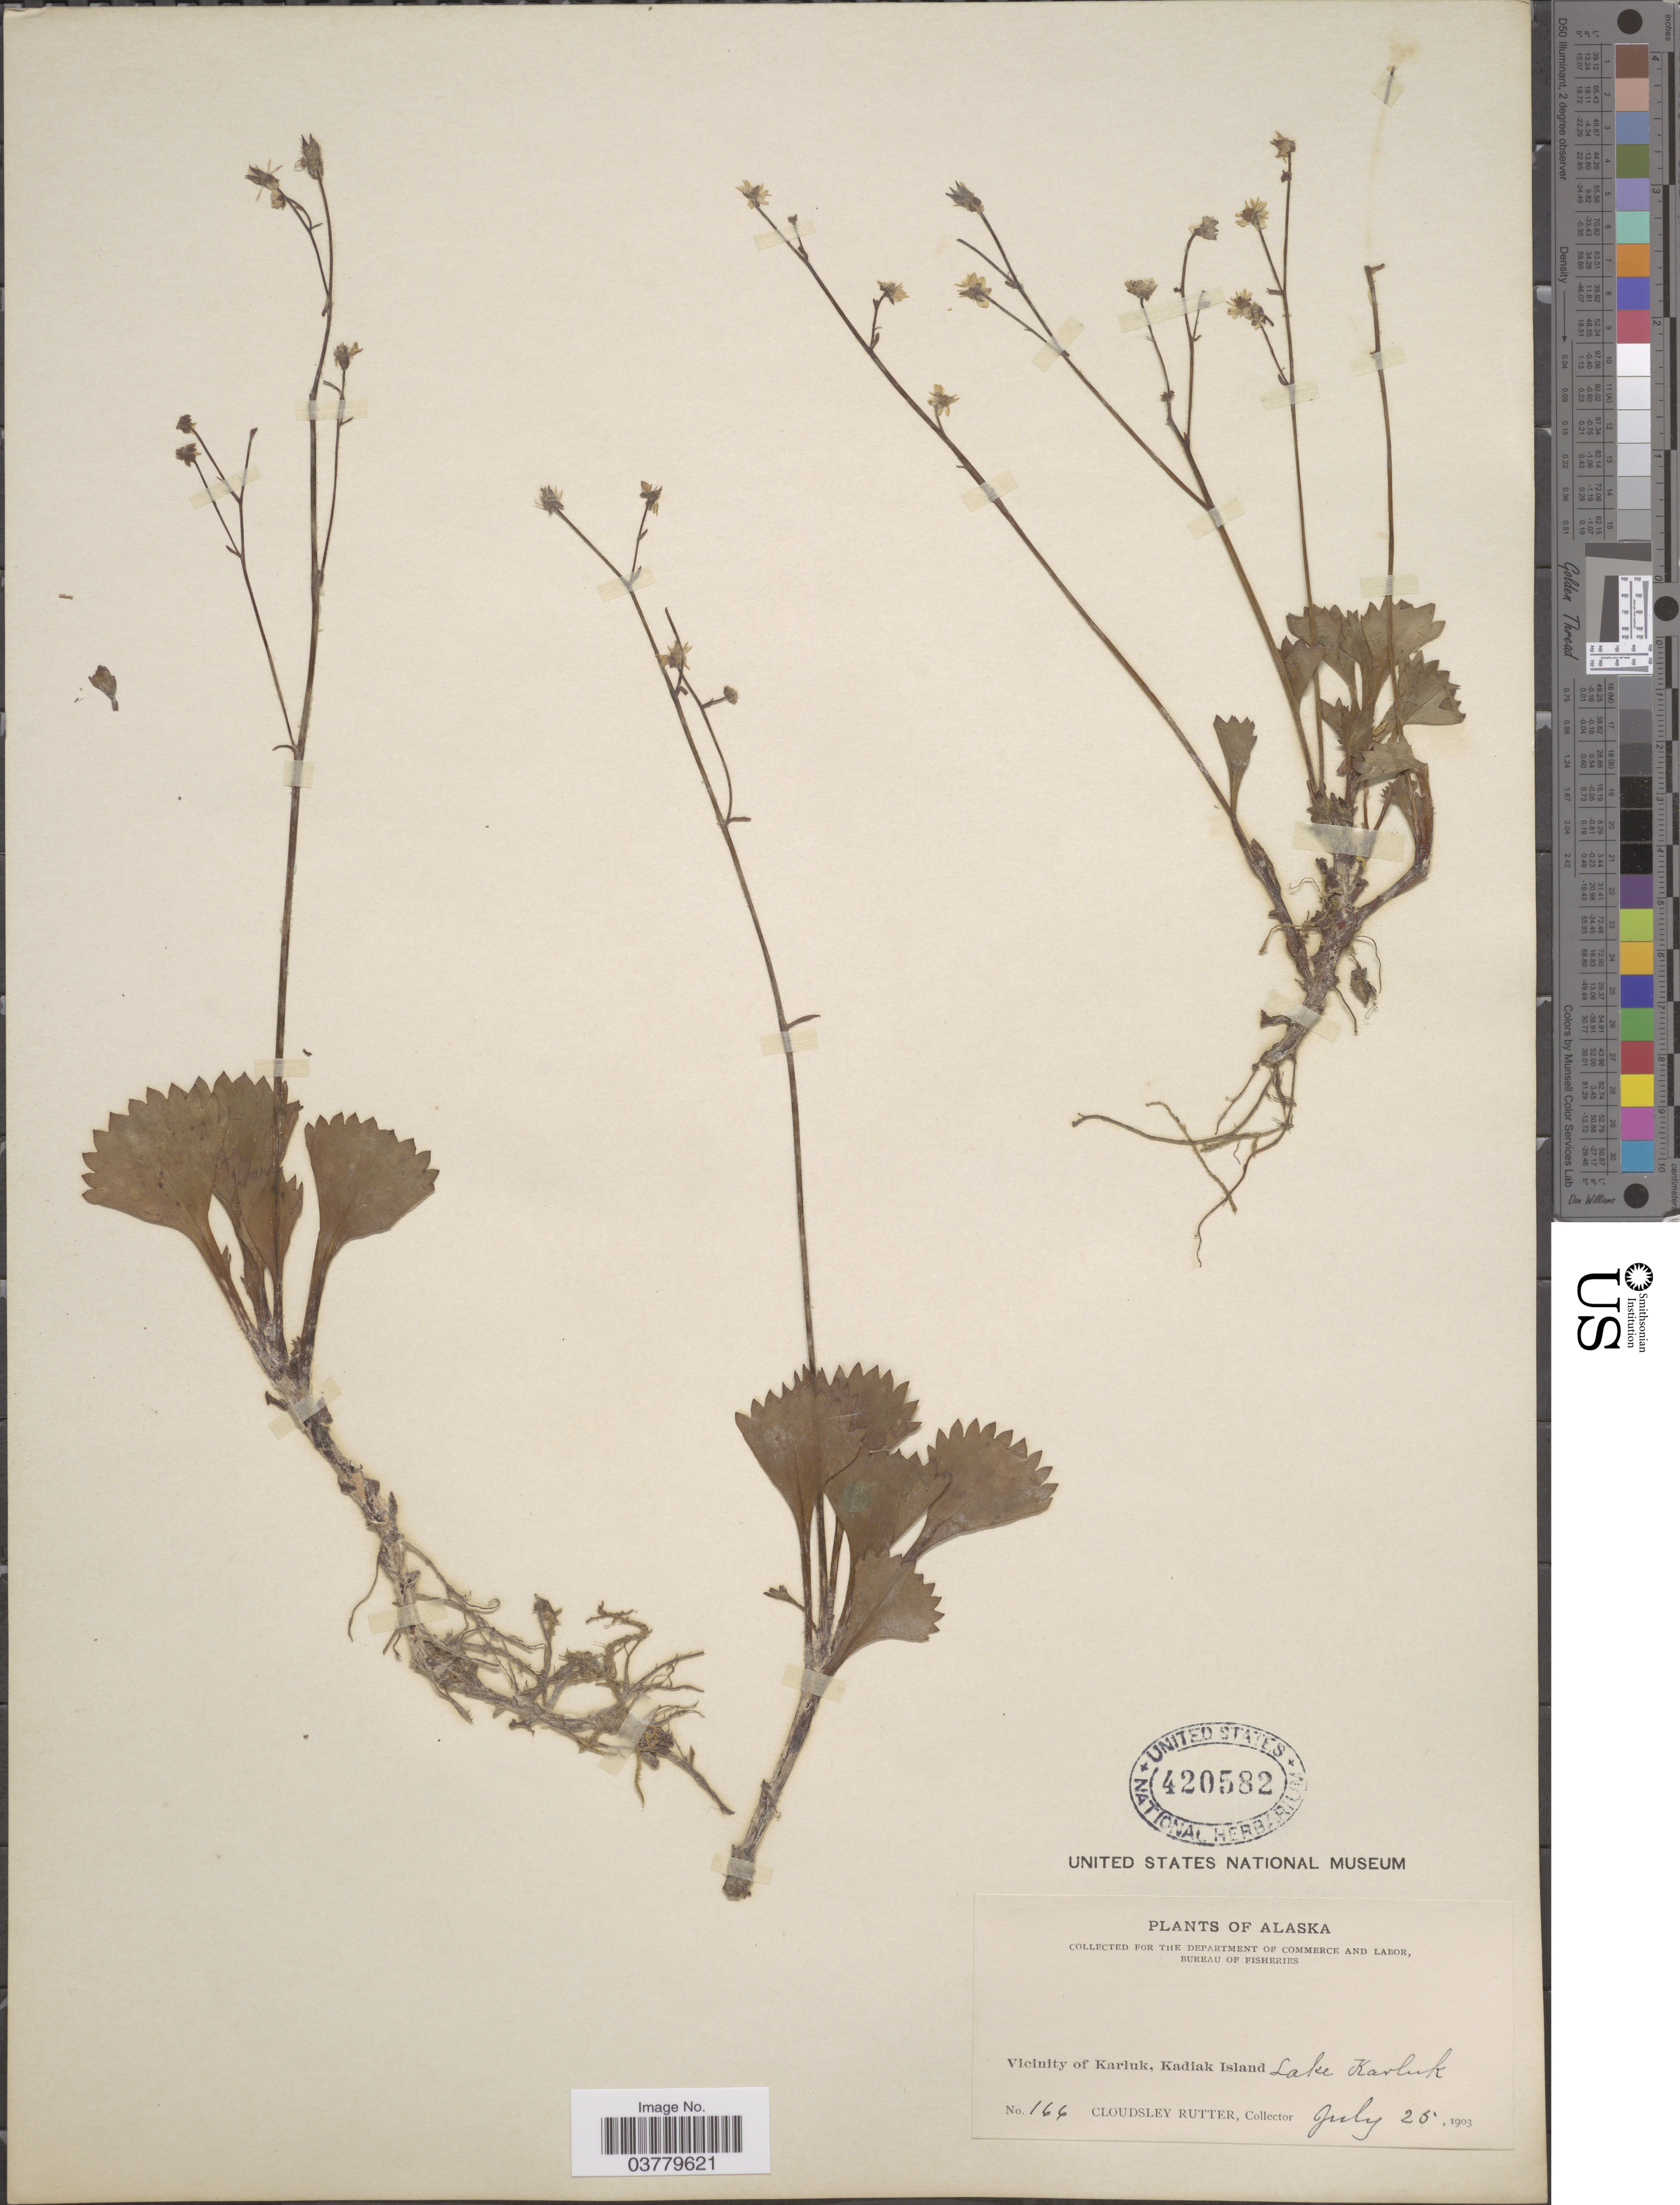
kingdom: Plantae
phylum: Tracheophyta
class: Magnoliopsida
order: Saxifragales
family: Saxifragaceae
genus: Micranthes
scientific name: Micranthes lyalii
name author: (Engl.) Small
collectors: C. Rutter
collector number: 166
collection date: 1903-07-25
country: United States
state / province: Alaska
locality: Vicinity of Karluk, Kadiak Island, Lake Karluk.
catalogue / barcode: US 420582